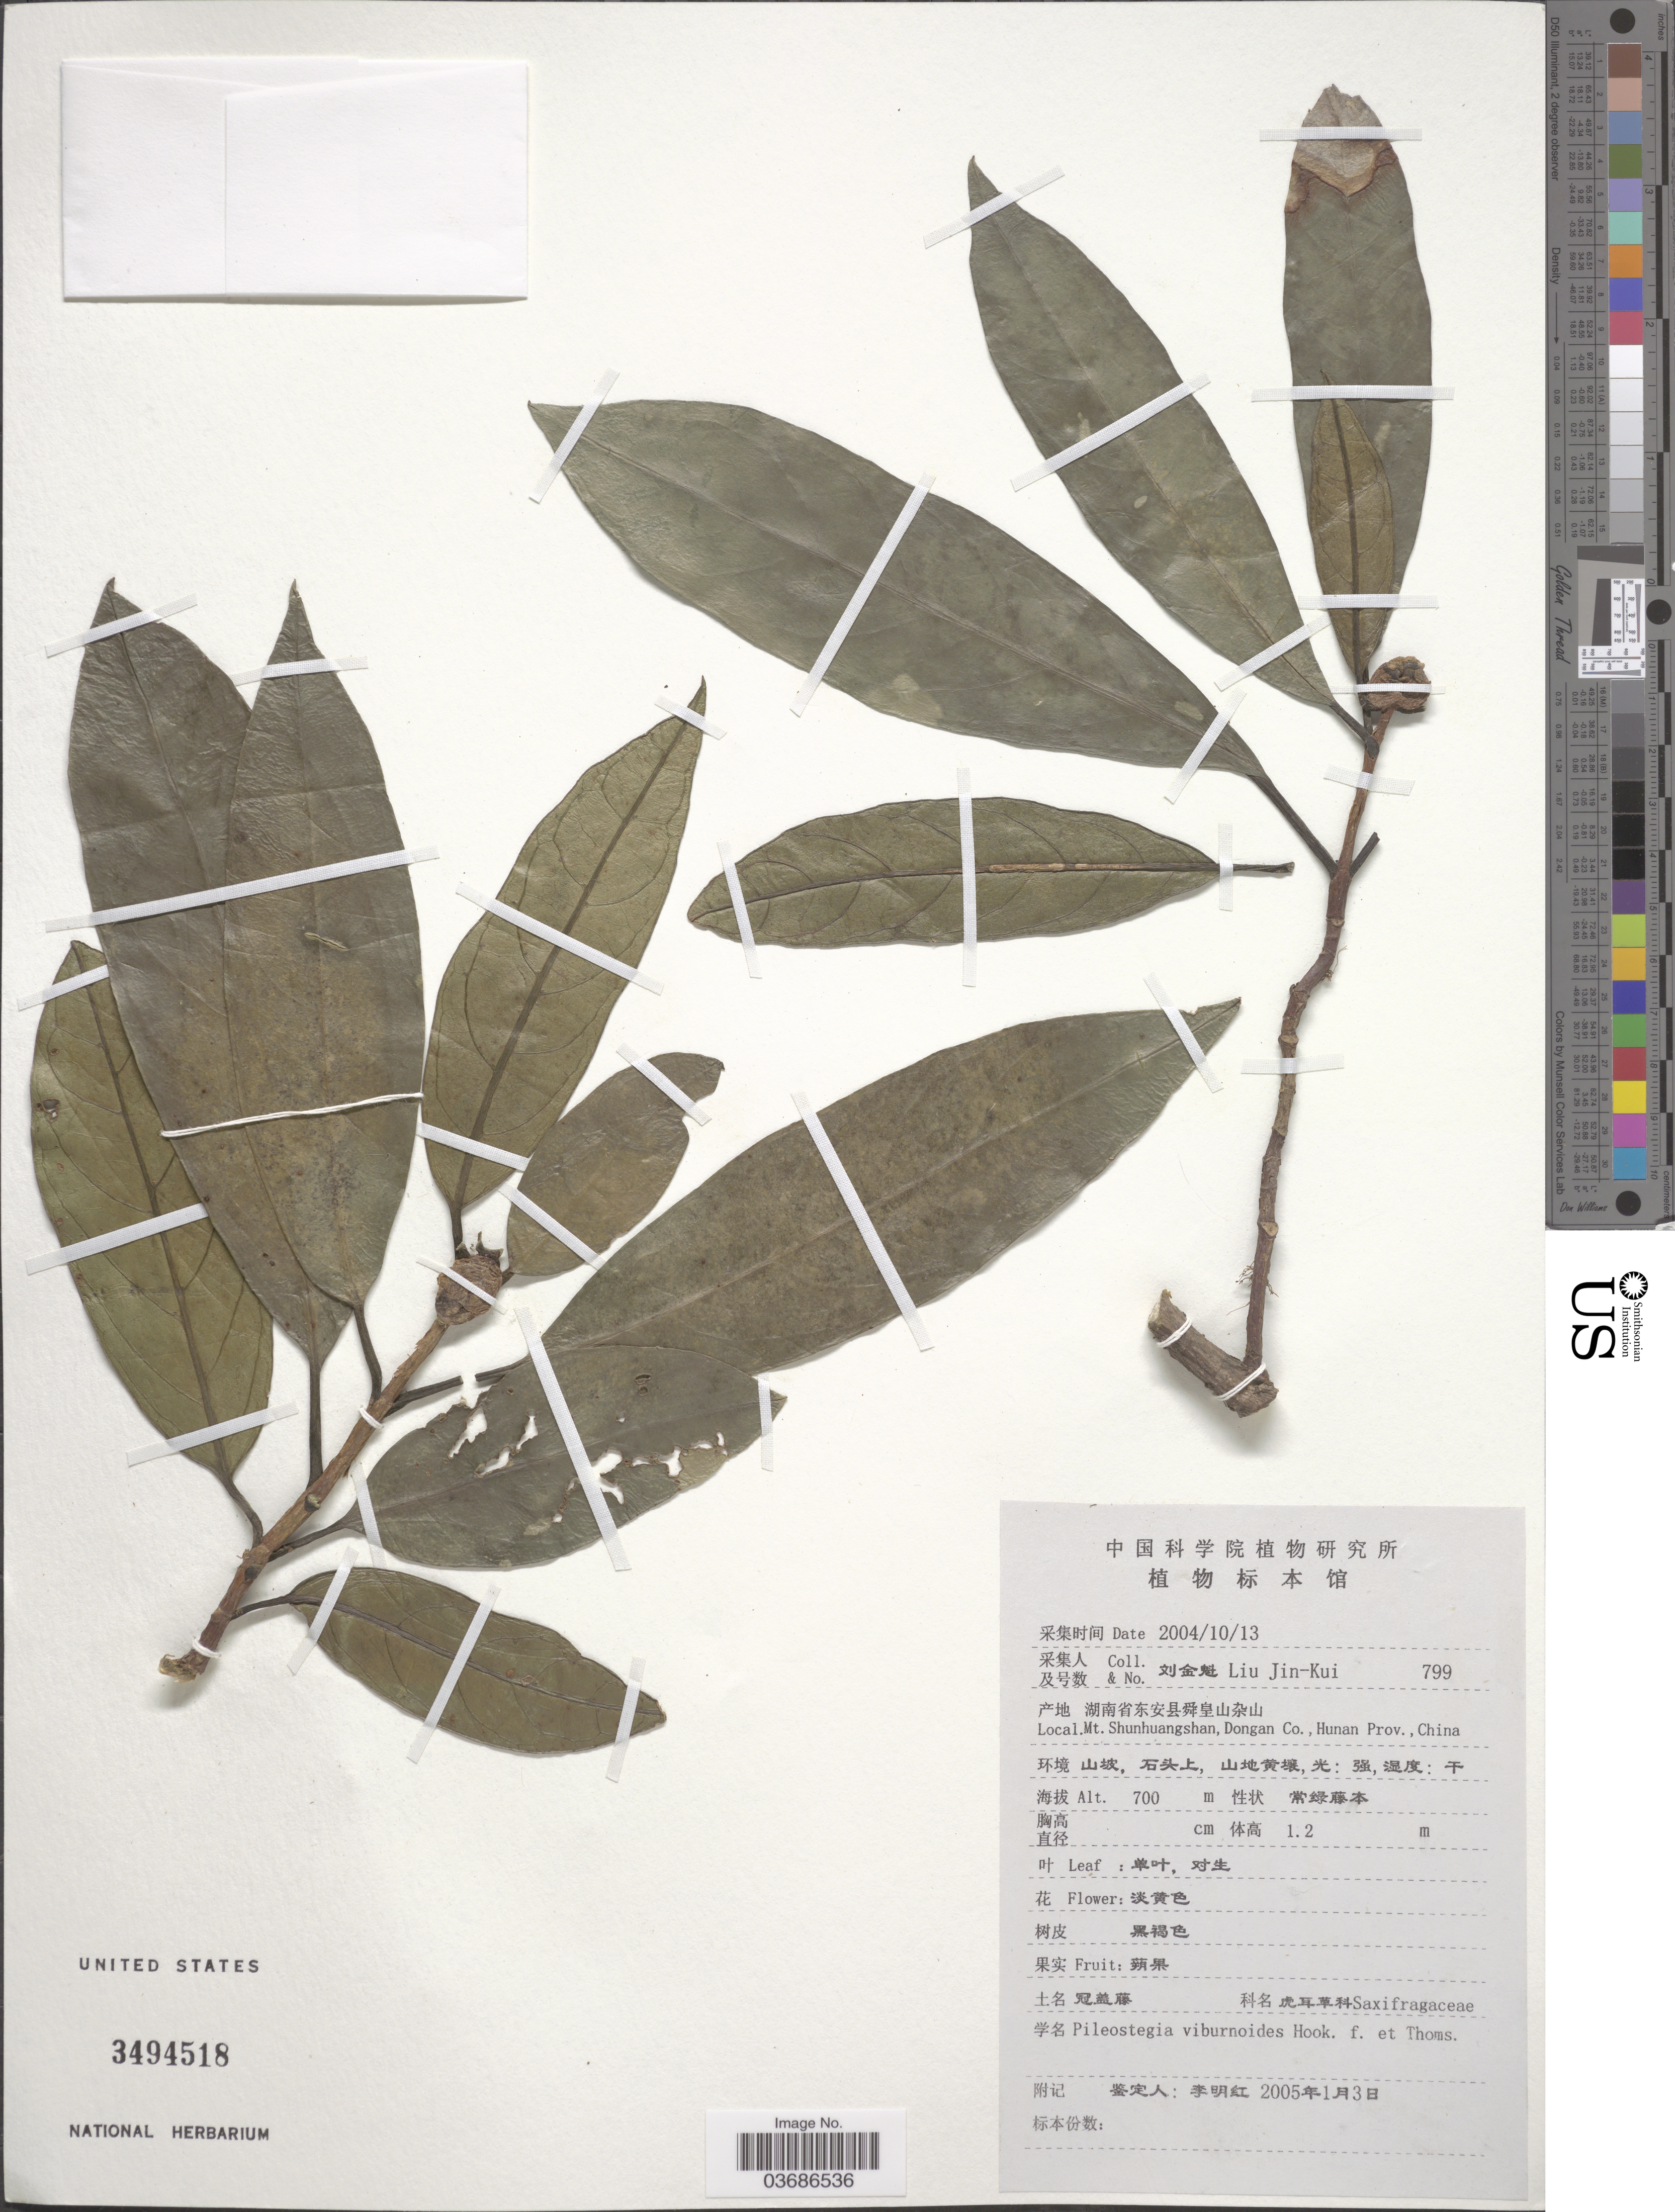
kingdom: Plantae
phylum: Tracheophyta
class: Magnoliopsida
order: Cornales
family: Hydrangeaceae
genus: Hydrangea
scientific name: Hydrangea viburnoides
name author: (Hook. f. & Thomson) Y. De Smet & Granados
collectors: Liu Jin-Kui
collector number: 799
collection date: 2004-10-13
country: China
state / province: Hunan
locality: Mt. Shunhuangshan, Dongan Co.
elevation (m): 700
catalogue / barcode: US 3494518